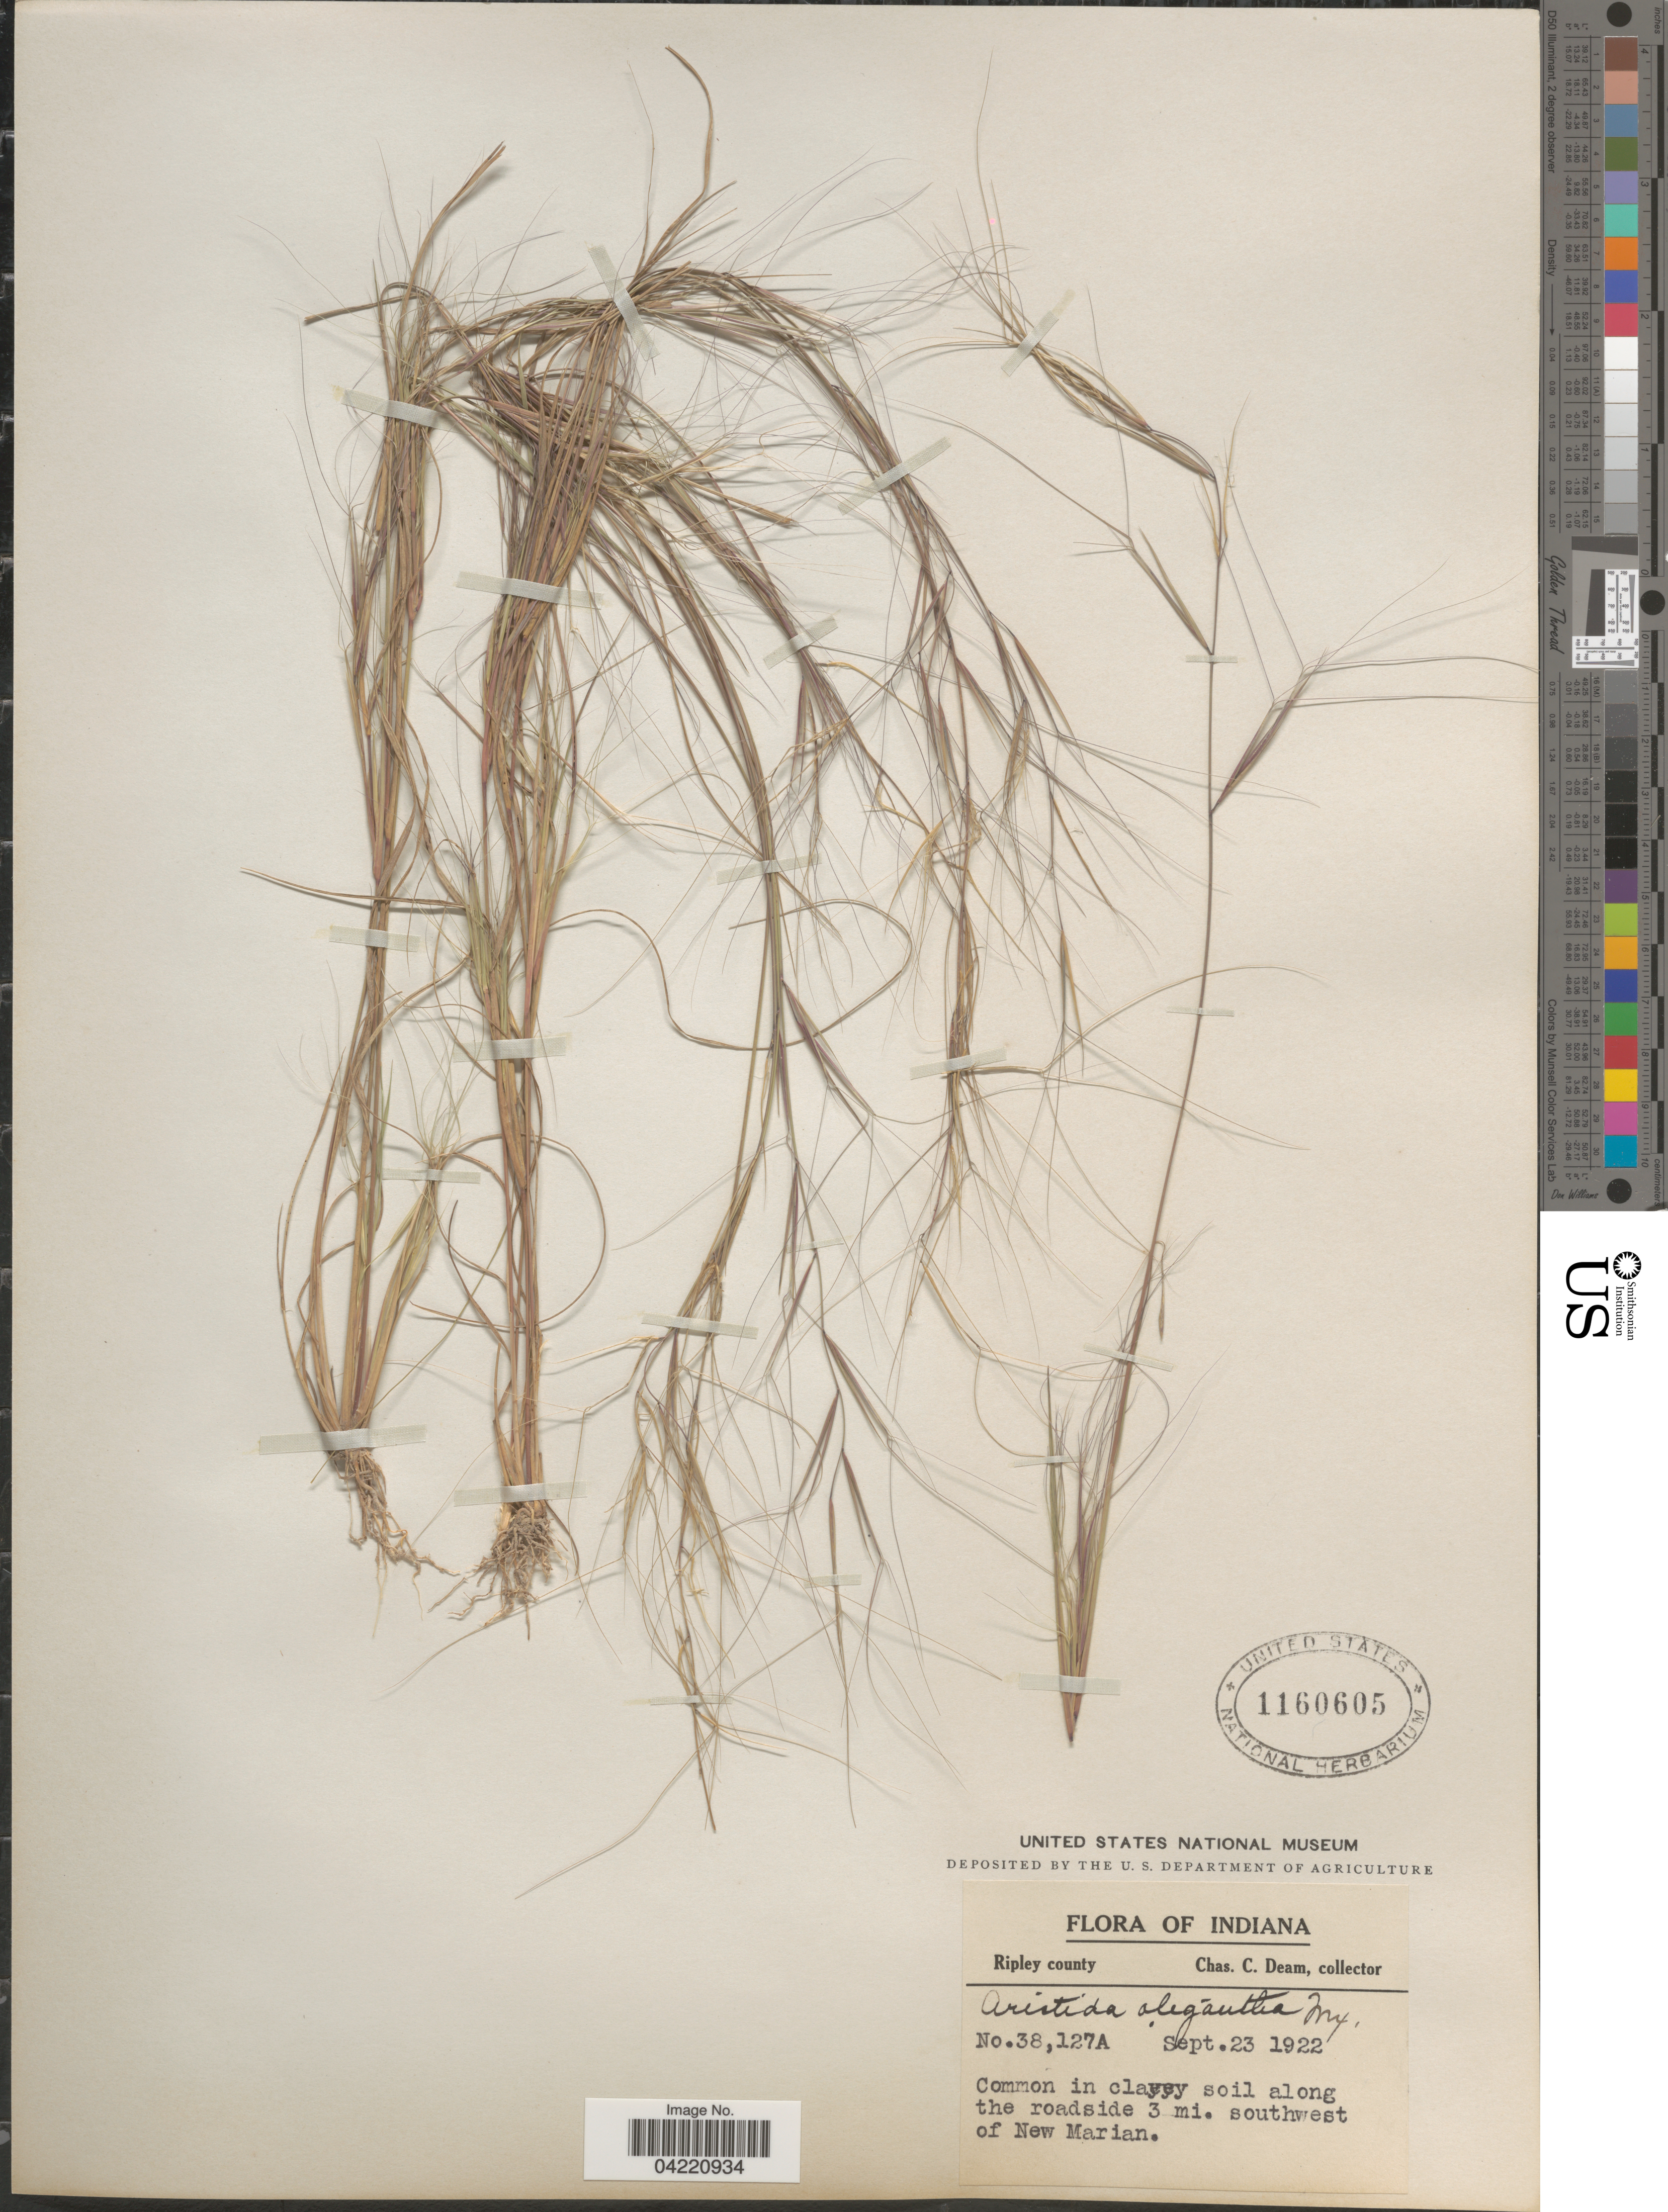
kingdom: Plantae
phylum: Tracheophyta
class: Liliopsida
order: Poales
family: Poaceae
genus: Aristida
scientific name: Aristida oligantha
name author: Michx.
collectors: C. C. Deam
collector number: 38127A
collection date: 1922-09-23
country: United States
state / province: Indiana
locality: Ripley county. Common in clayey soil along the roadside 3 mi. southwest of New Marian.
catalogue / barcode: US 1160605